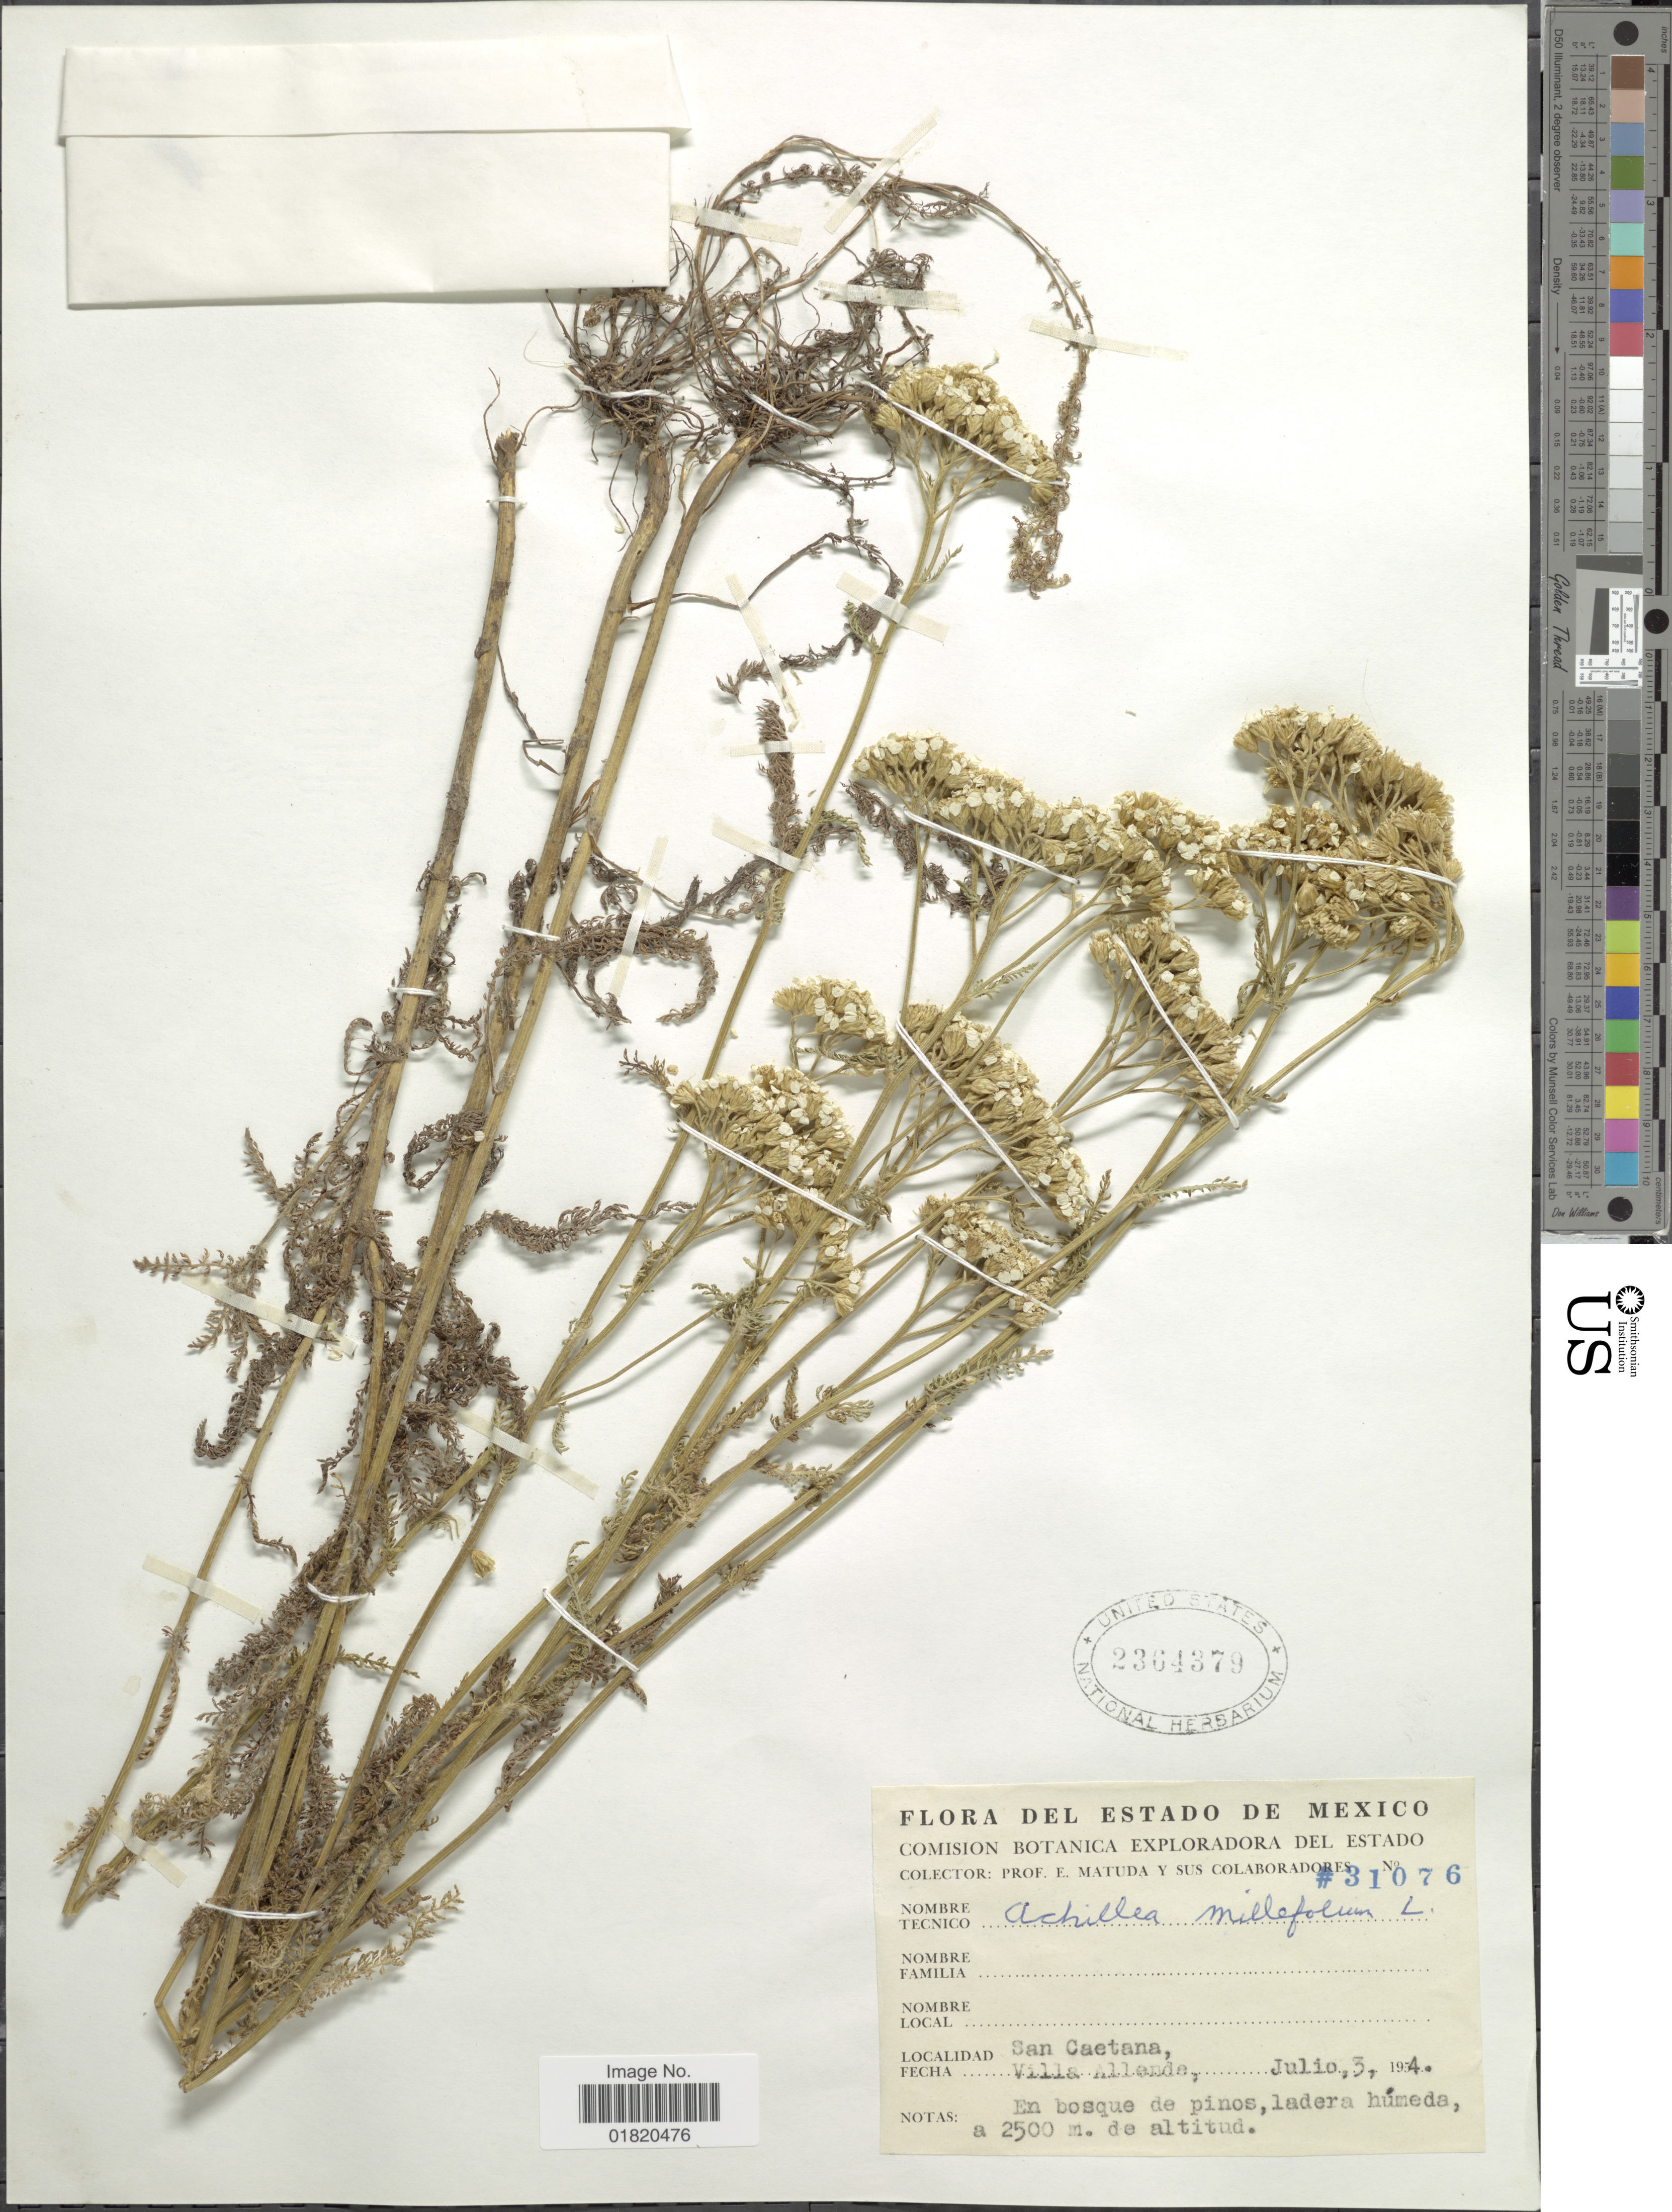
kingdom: Plantae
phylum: Tracheophyta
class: Magnoliopsida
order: Asterales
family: Asteraceae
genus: Achillea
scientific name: Achillea lanulosa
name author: Nutt.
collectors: E. Matuda & et al.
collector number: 31076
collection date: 1954-07-03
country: Mexico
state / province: México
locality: San Caetana, Villa Allende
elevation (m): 2500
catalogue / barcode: US 2364379